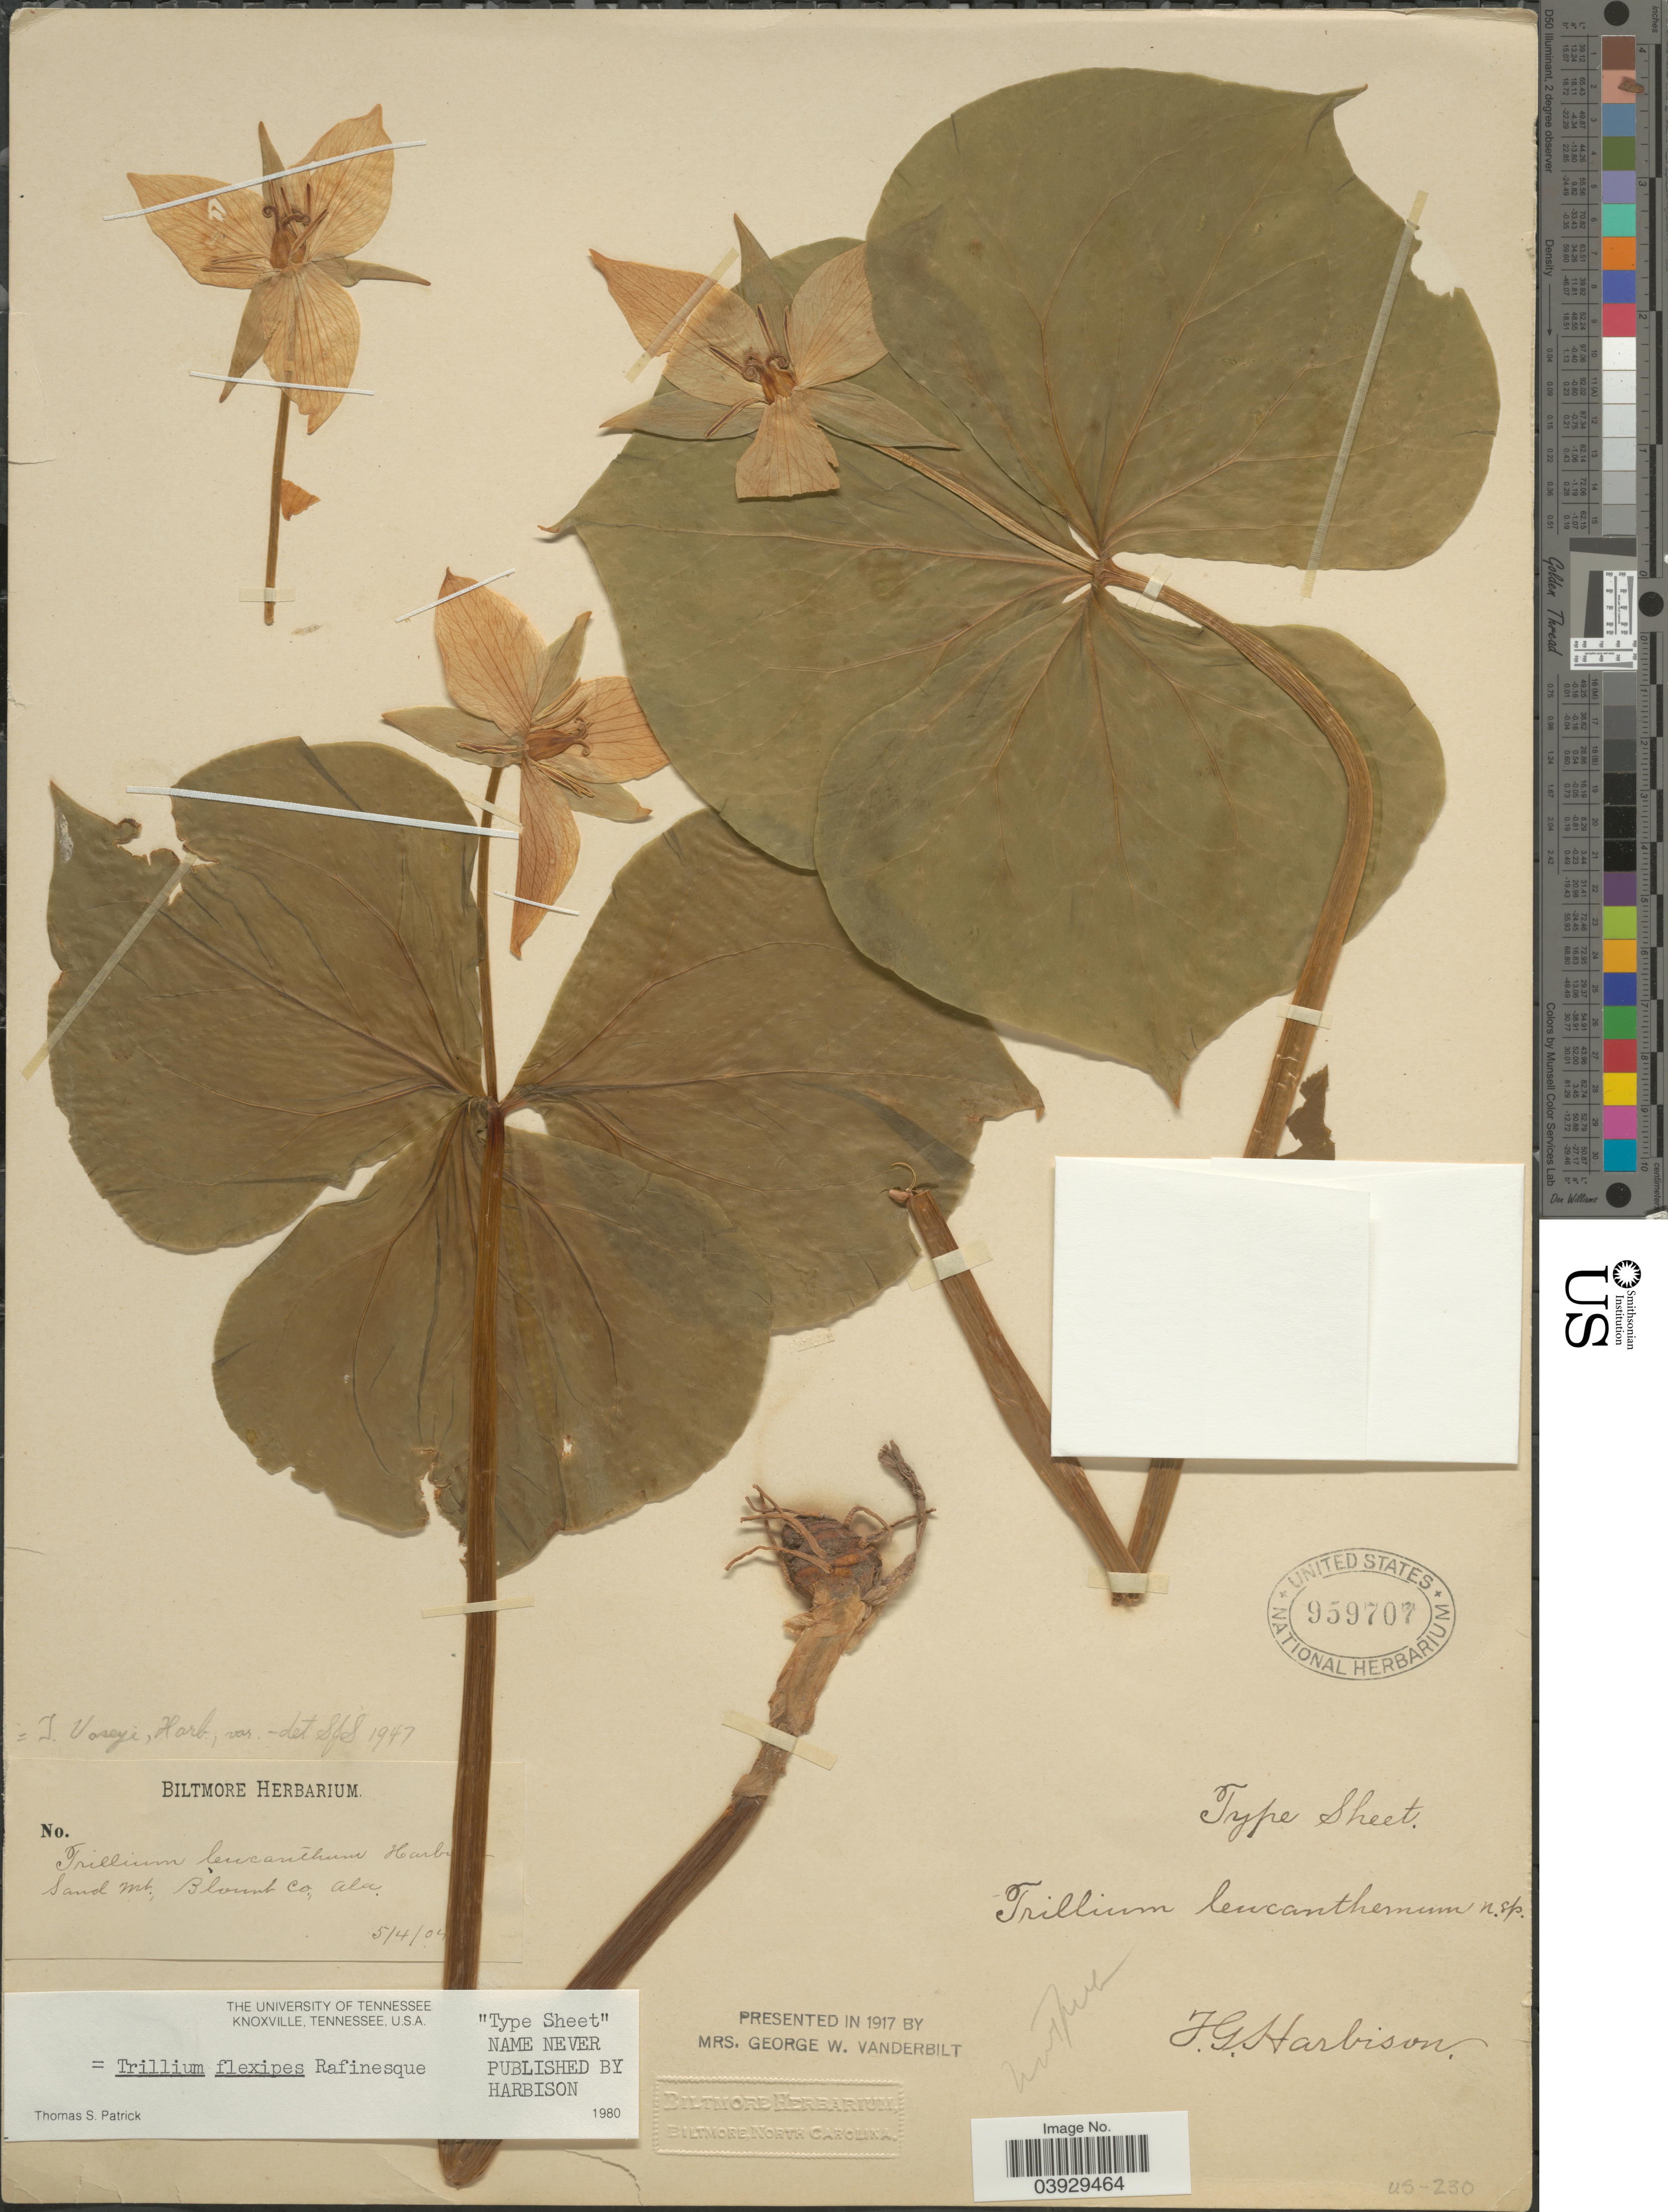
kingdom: Plantae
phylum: Tracheophyta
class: Liliopsida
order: Liliales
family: Melanthiaceae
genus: Trillium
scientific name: Trillium flexipes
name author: Raf.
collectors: ex herb. Biltmore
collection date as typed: Transcribed d/m/y: 4/5/4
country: United States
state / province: Alabama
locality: Sand Mt., Blount Co.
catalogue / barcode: US 959707